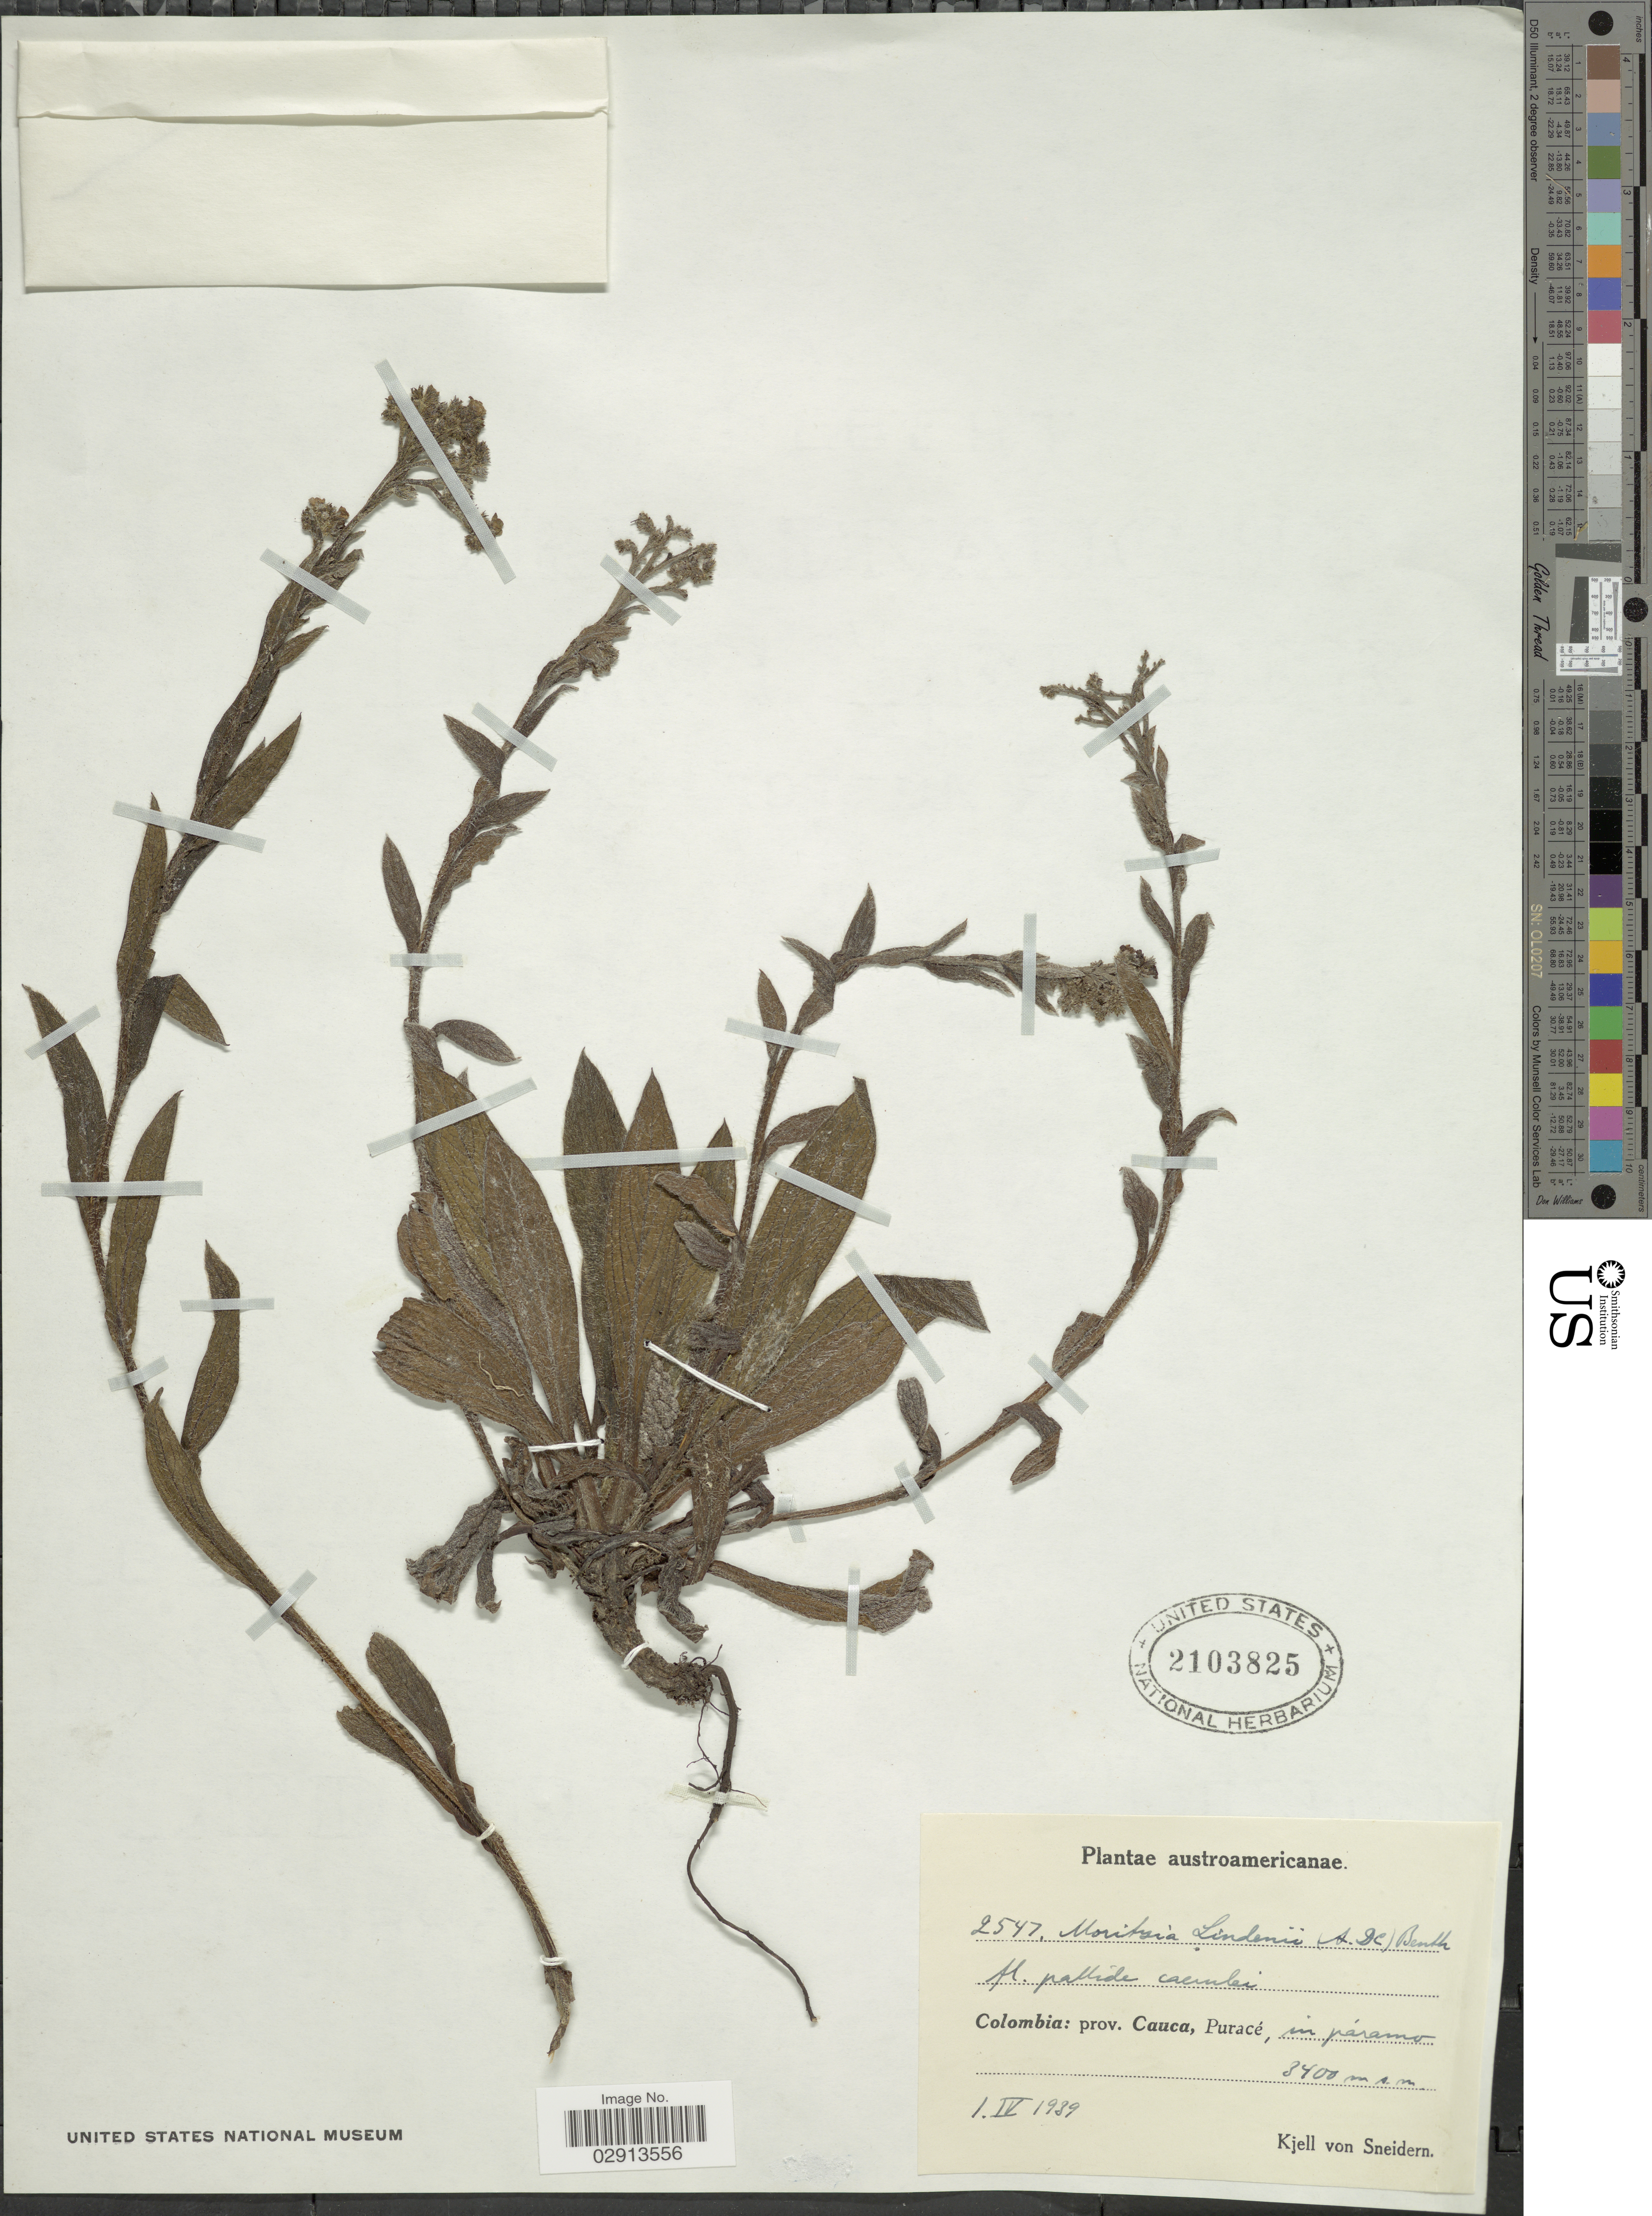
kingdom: Plantae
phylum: Tracheophyta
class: Magnoliopsida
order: Boraginales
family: Boraginaceae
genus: Moritzia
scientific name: Moritzia lindenii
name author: (DC.) Benth.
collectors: K. von Sneidern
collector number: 2547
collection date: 1939-04-01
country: Colombia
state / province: Cauca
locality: Puracé, in páramo.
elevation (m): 3400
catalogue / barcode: US 2103825